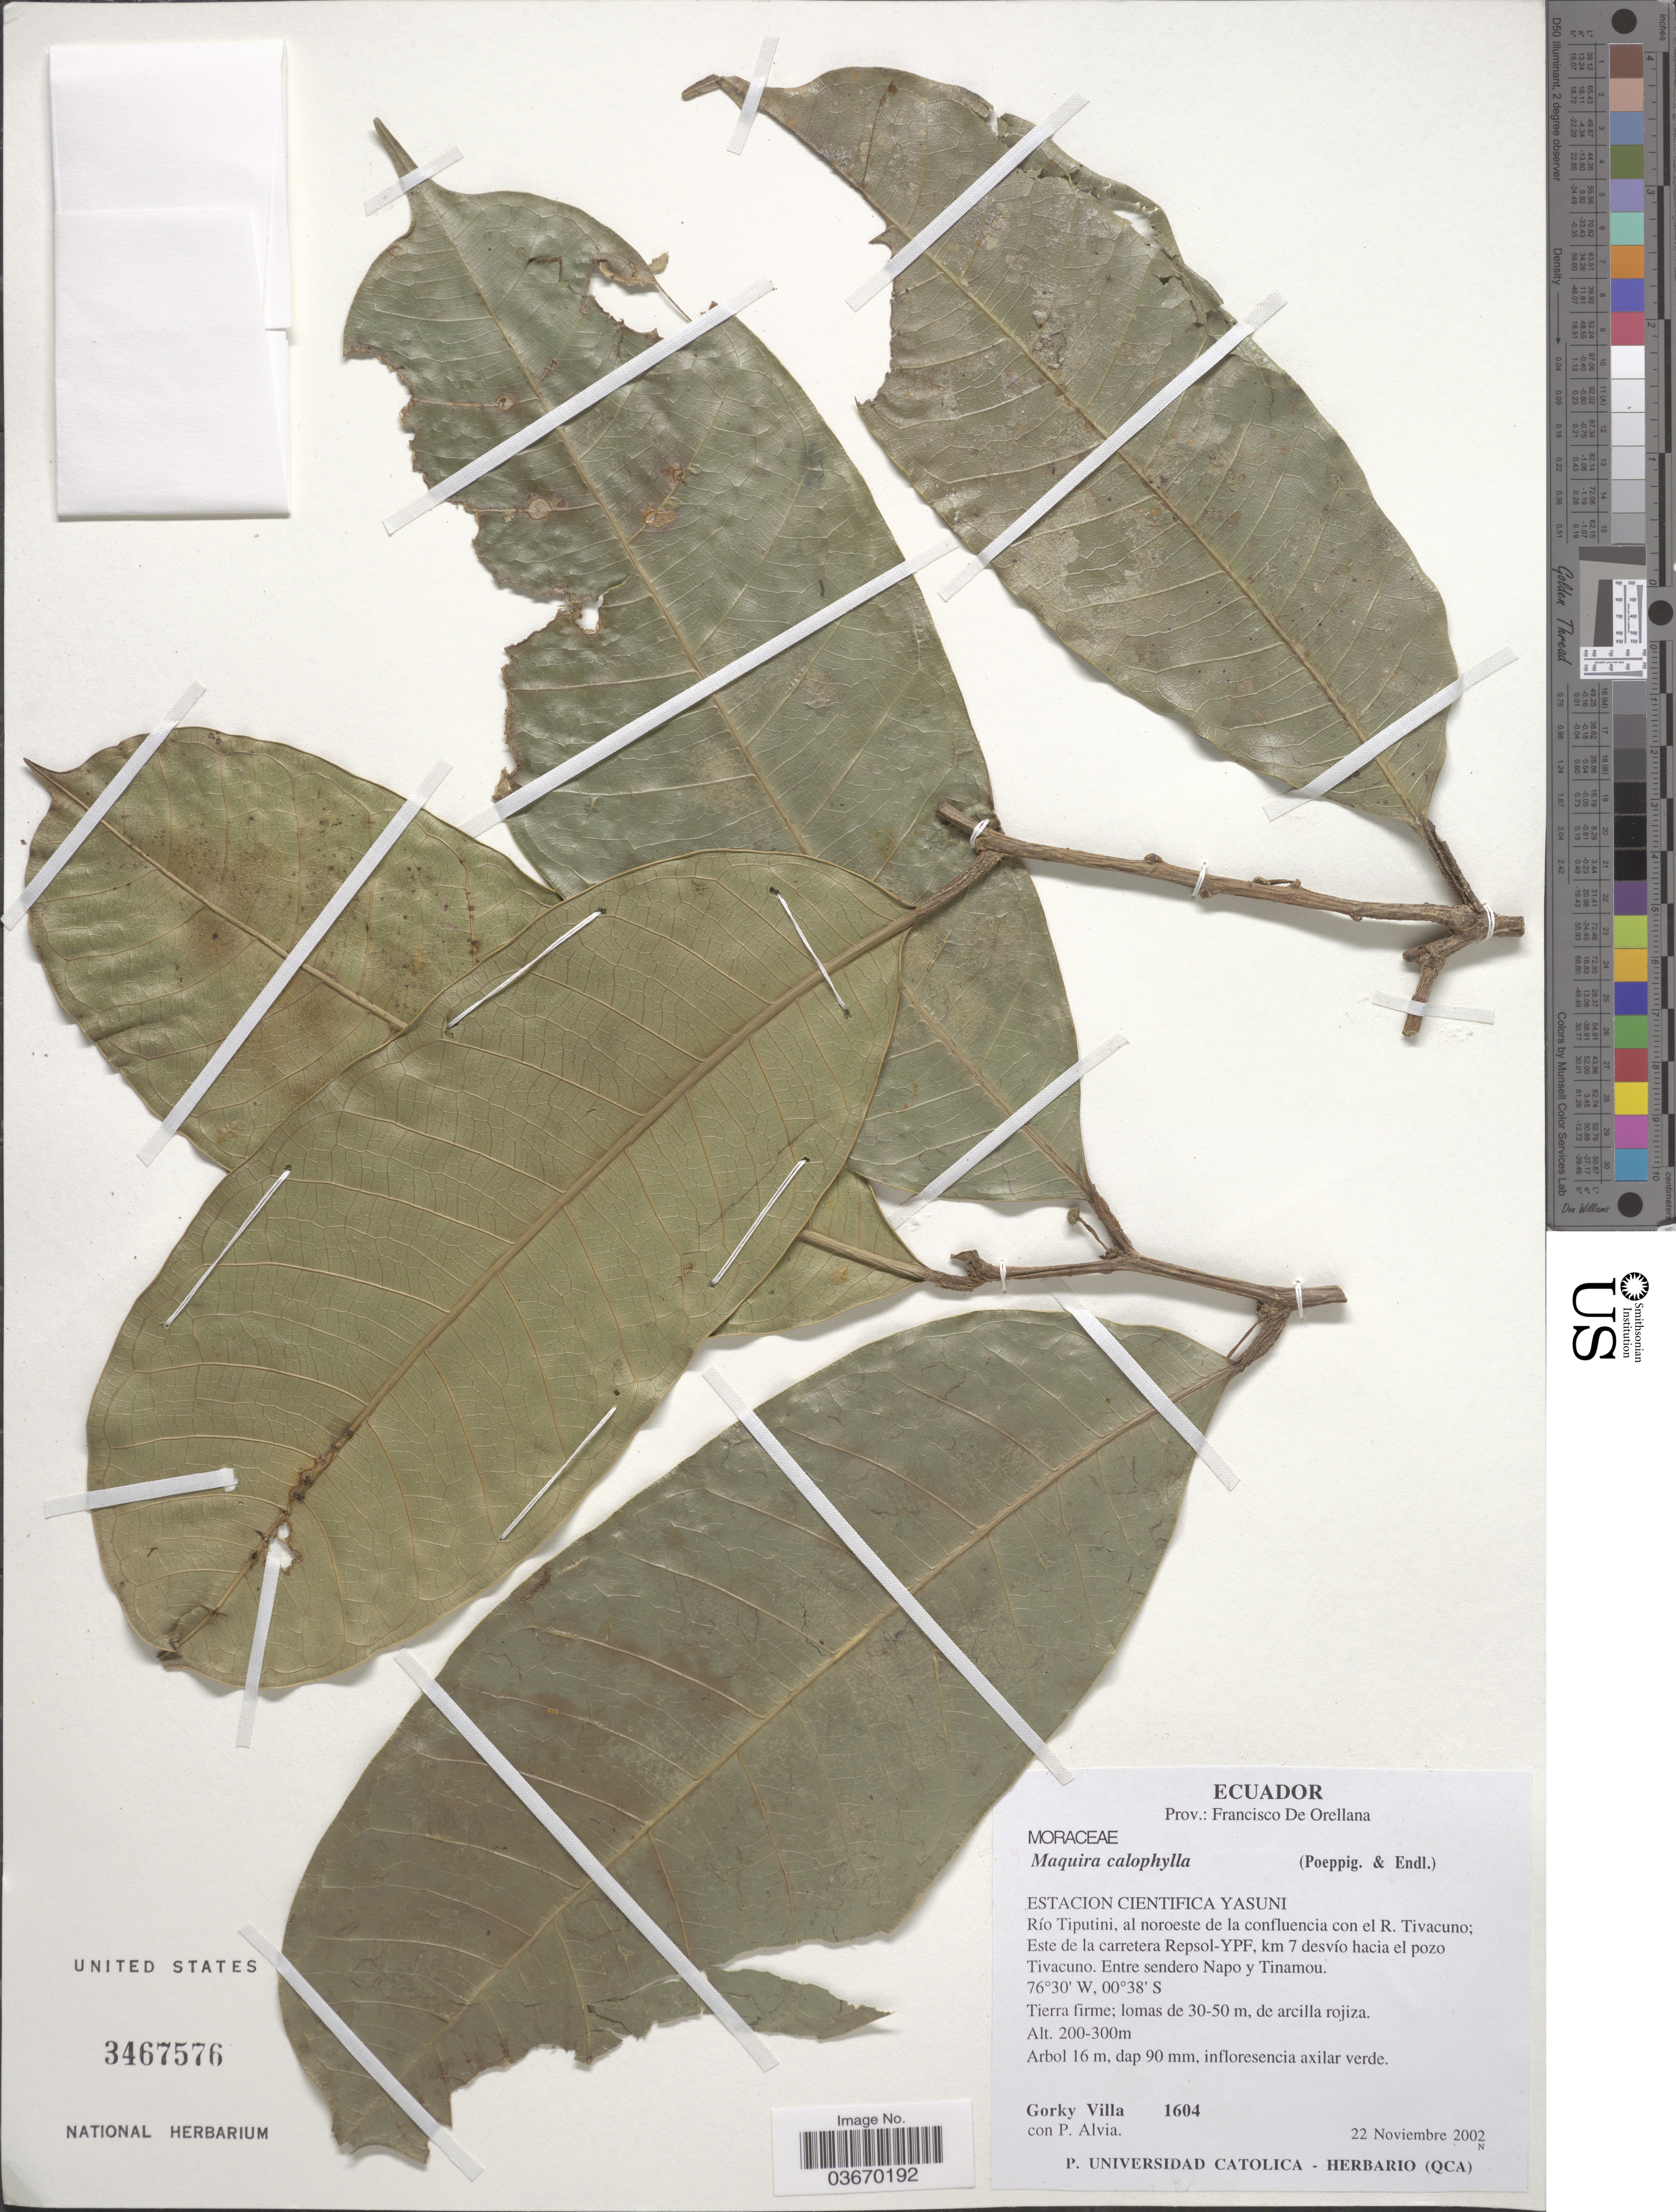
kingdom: Plantae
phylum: Tracheophyta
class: Magnoliopsida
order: Rosales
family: Moraceae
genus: Maquira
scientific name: Maquira calophylla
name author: (Poepp. & Endl.) C.C. Berg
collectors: G. Villa & P. Alvia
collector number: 1604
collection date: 2002-11-22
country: Ecuador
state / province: Orellana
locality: Prov.: Francisco De Orellana. Estacion Cientifica Yasuni. Río Tiputini, al noroeste de la confluencia con el R. Tivacuno; Este de la carretera Repsol-YPF, km 7 desvío hacia el pozo Tivacuno. Entre sendero Napo y Tinamou.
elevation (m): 200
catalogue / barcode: US 3467576